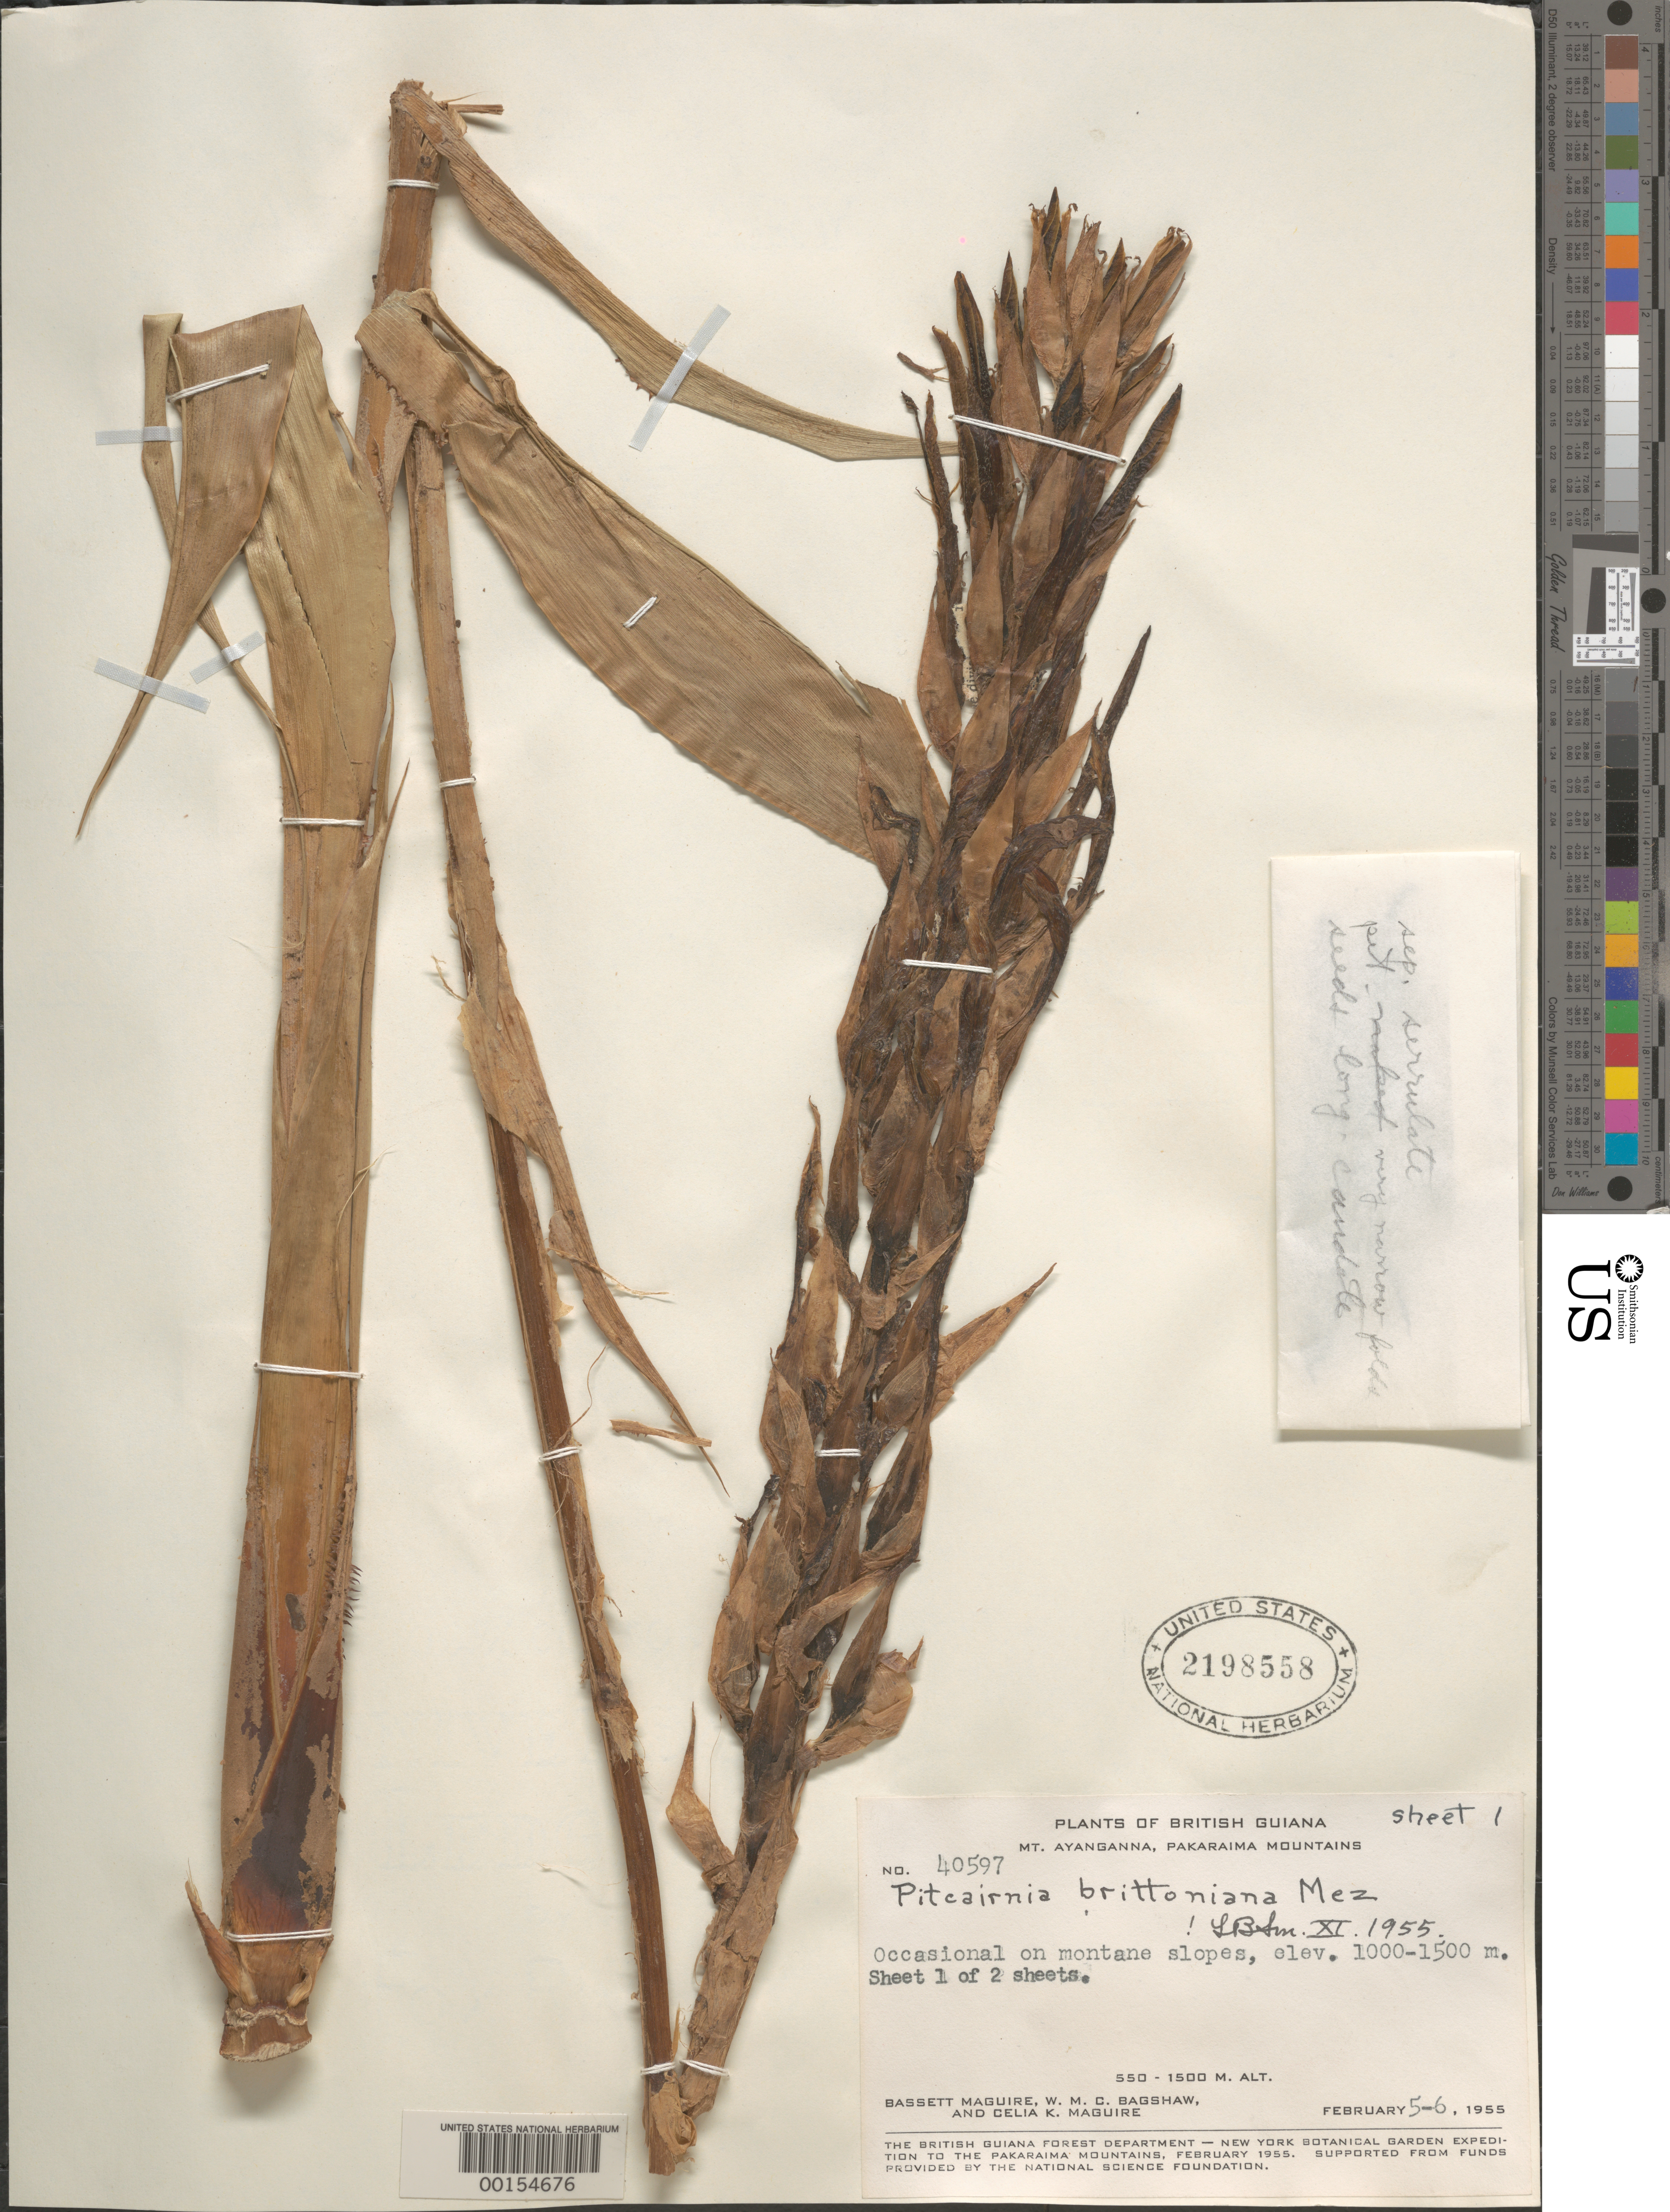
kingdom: Plantae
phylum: Tracheophyta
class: Liliopsida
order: Poales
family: Bromeliaceae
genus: Pitcairnia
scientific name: Pitcairnia brittoniana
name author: Mez in A. DC.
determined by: Smith, Lyman B., (US), NMNH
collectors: B. Maguire, W. Bagshaw & C. K. Maguire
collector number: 40597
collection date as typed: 5-Feb-55 to 6-Feb-55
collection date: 1955-02-05/1955-02-06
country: Guyana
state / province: Cuyuni-Mazaruni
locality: Mt. Ayanganna, Pakaraima Mts.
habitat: Montane slopes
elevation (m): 1000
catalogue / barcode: US 2198558